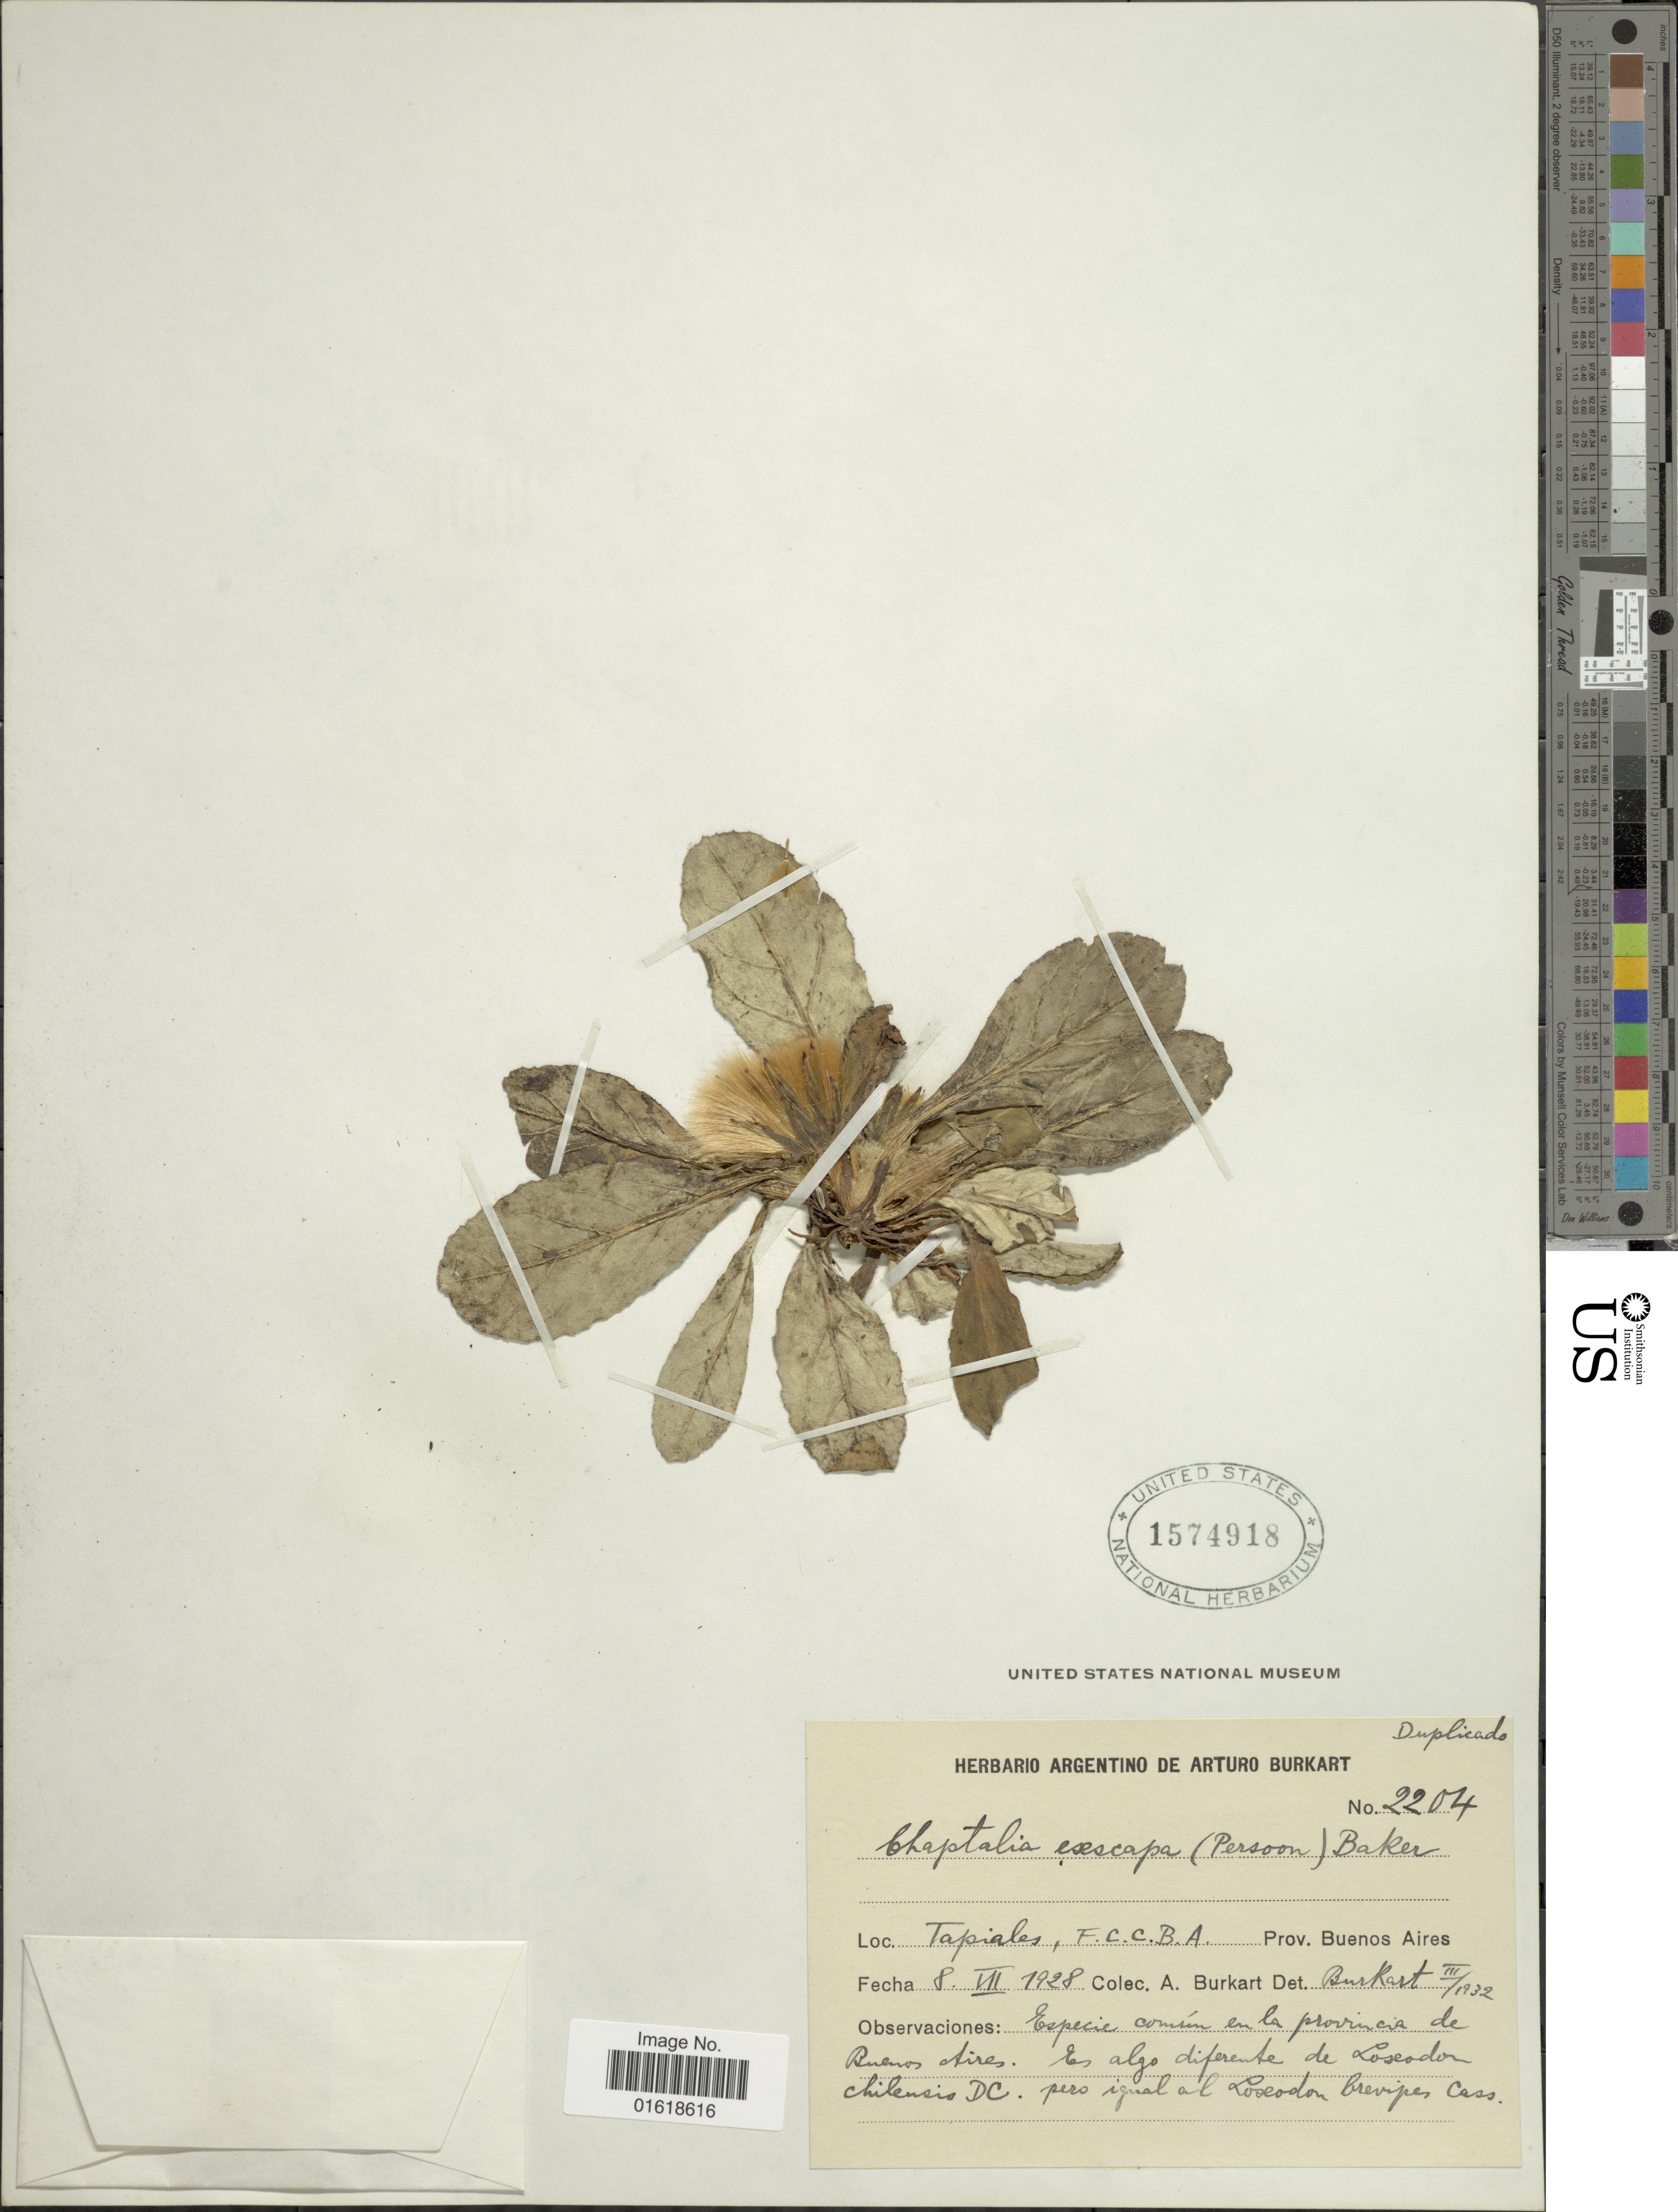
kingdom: Plantae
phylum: Tracheophyta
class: Magnoliopsida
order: Asterales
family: Asteraceae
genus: Chaptalia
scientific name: Chaptalia exscapa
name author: (Pers.) Baker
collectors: A. E. Burkart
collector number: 2204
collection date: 1928-07-08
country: Argentina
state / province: Buenos Aires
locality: Tapiales, F.C.C.B.A.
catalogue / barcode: US 1574918